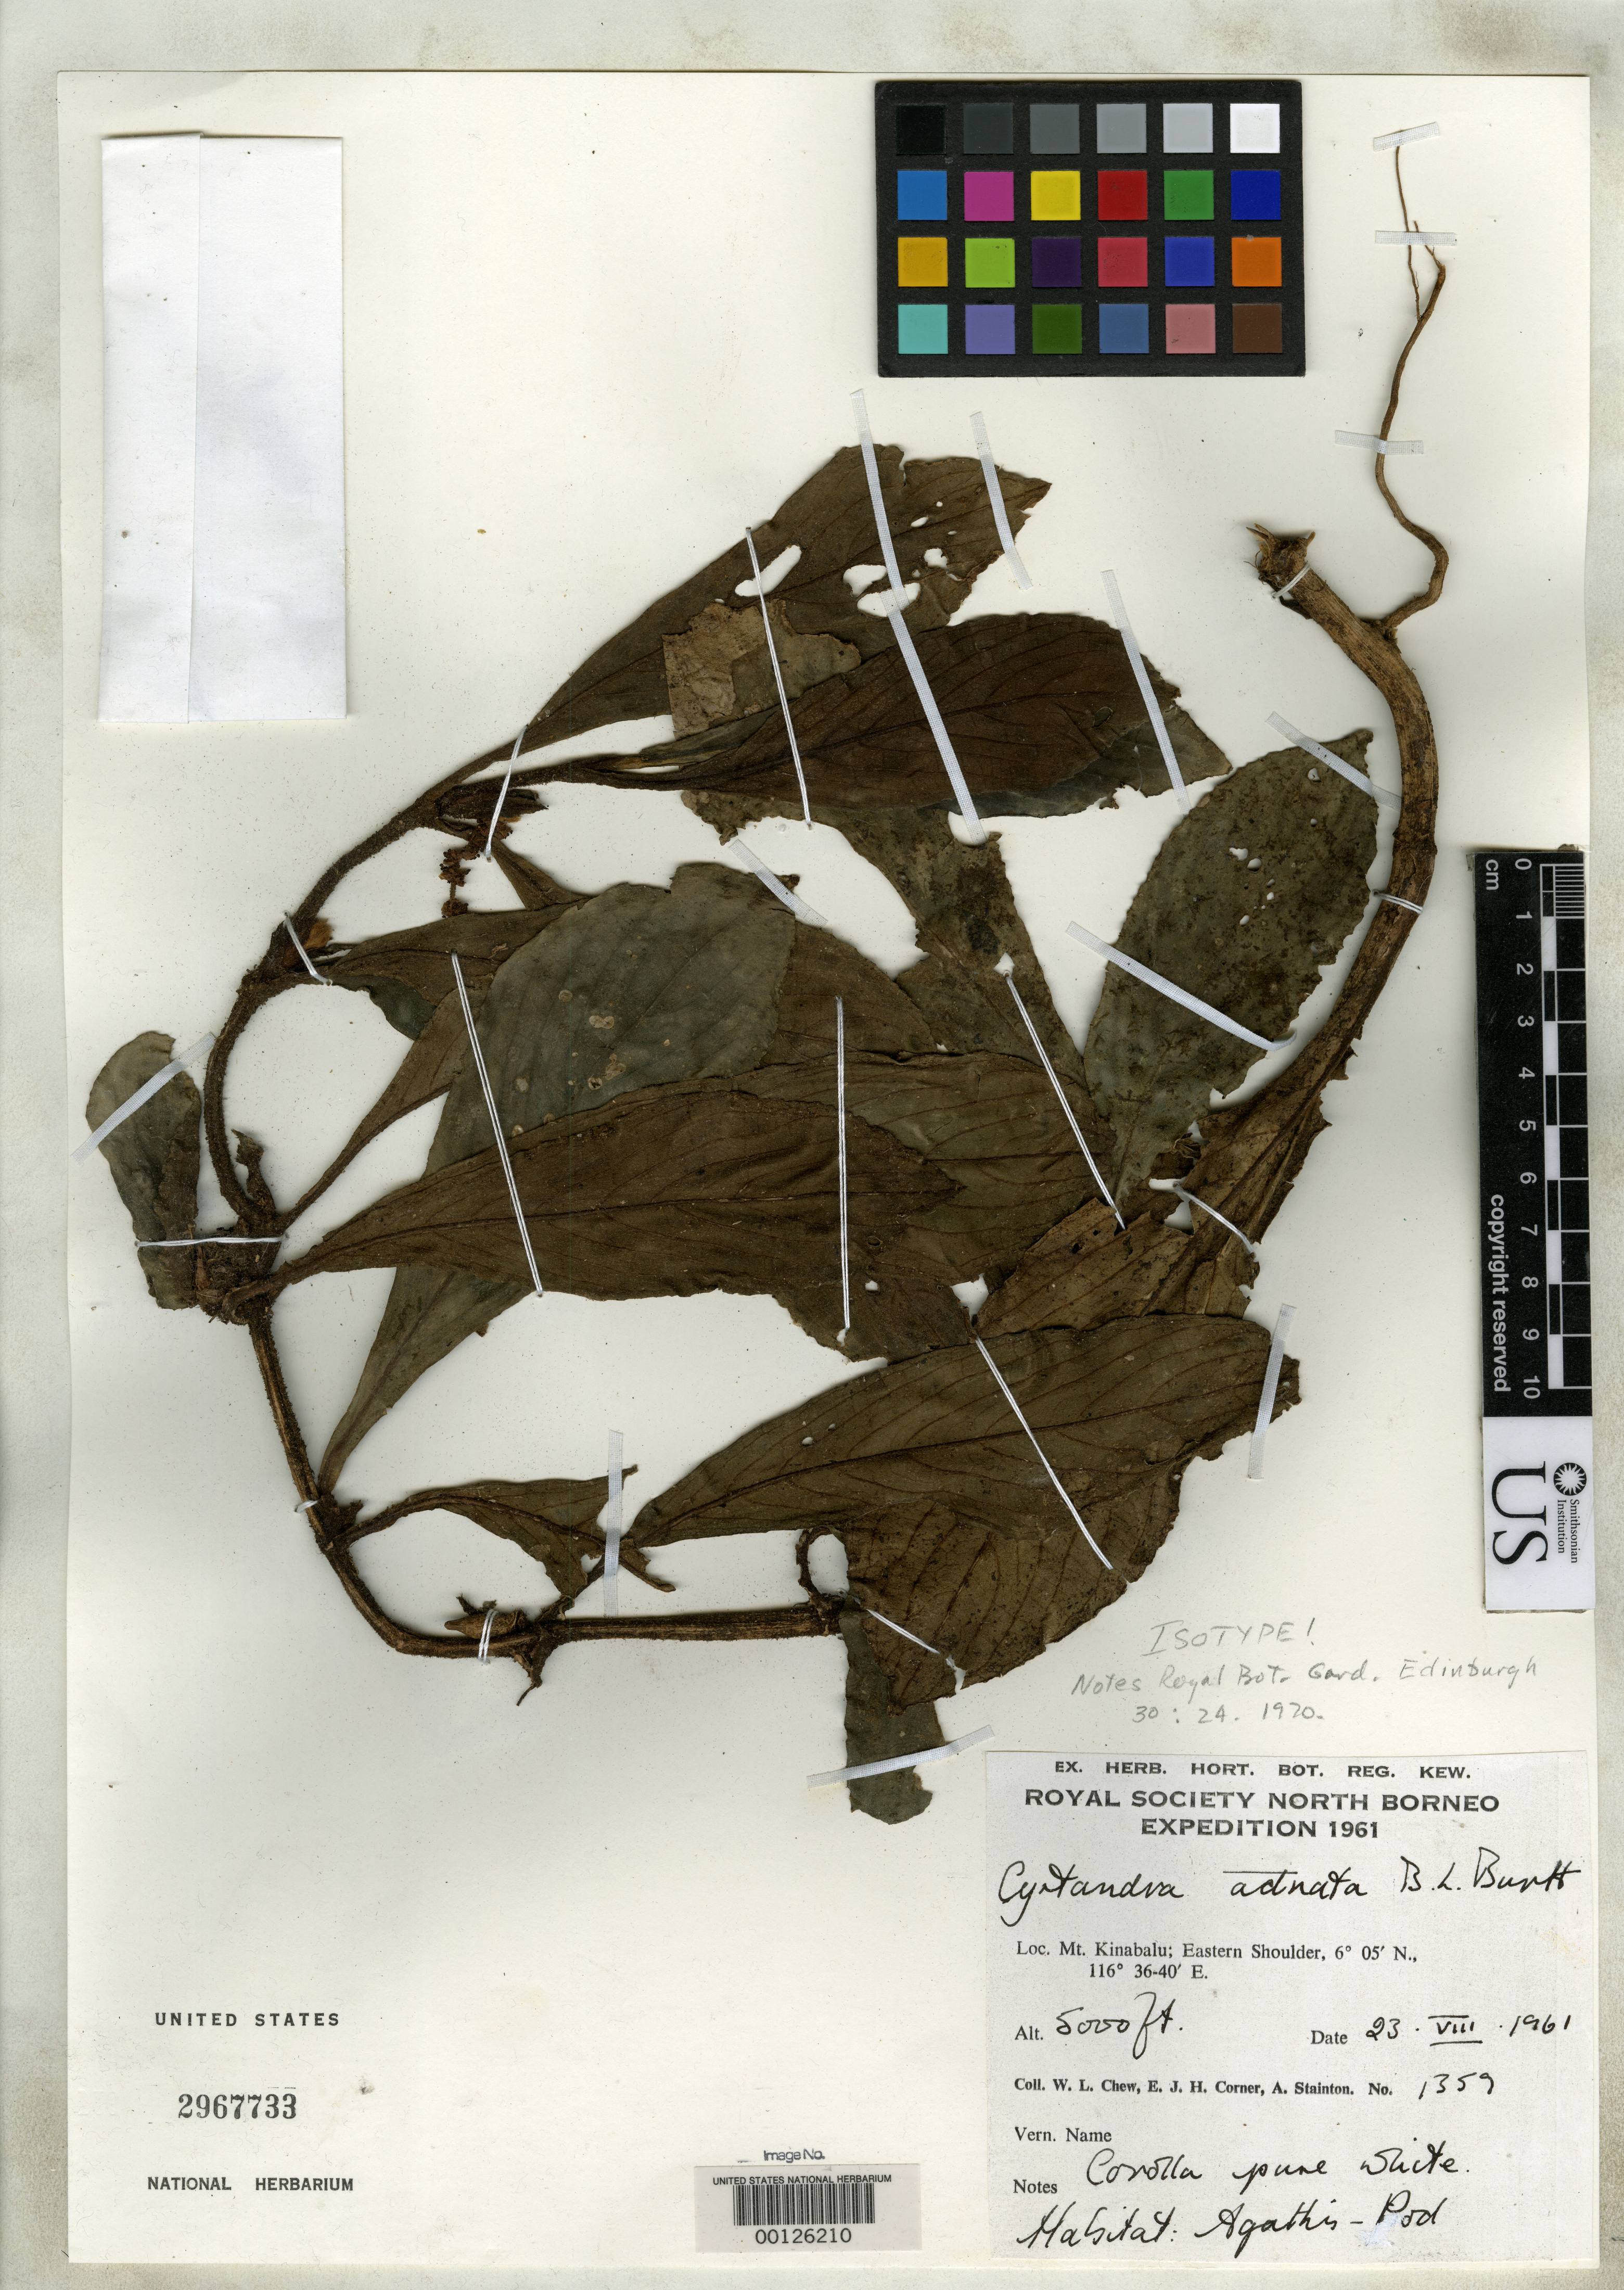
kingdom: Plantae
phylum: Tracheophyta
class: Magnoliopsida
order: Lamiales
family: Gesneriaceae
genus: Cyrtandra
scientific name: Cyrtandra adnata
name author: B.L. Burtt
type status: Isotype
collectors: W. Chew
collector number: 1359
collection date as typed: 23 Aug 1961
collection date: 1961-08-23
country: Malaysia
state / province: Sabah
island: Borneo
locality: Mt. Kinabalu, eastern shoulder; alt. 5000 ft.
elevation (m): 1524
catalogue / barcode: US 2967733